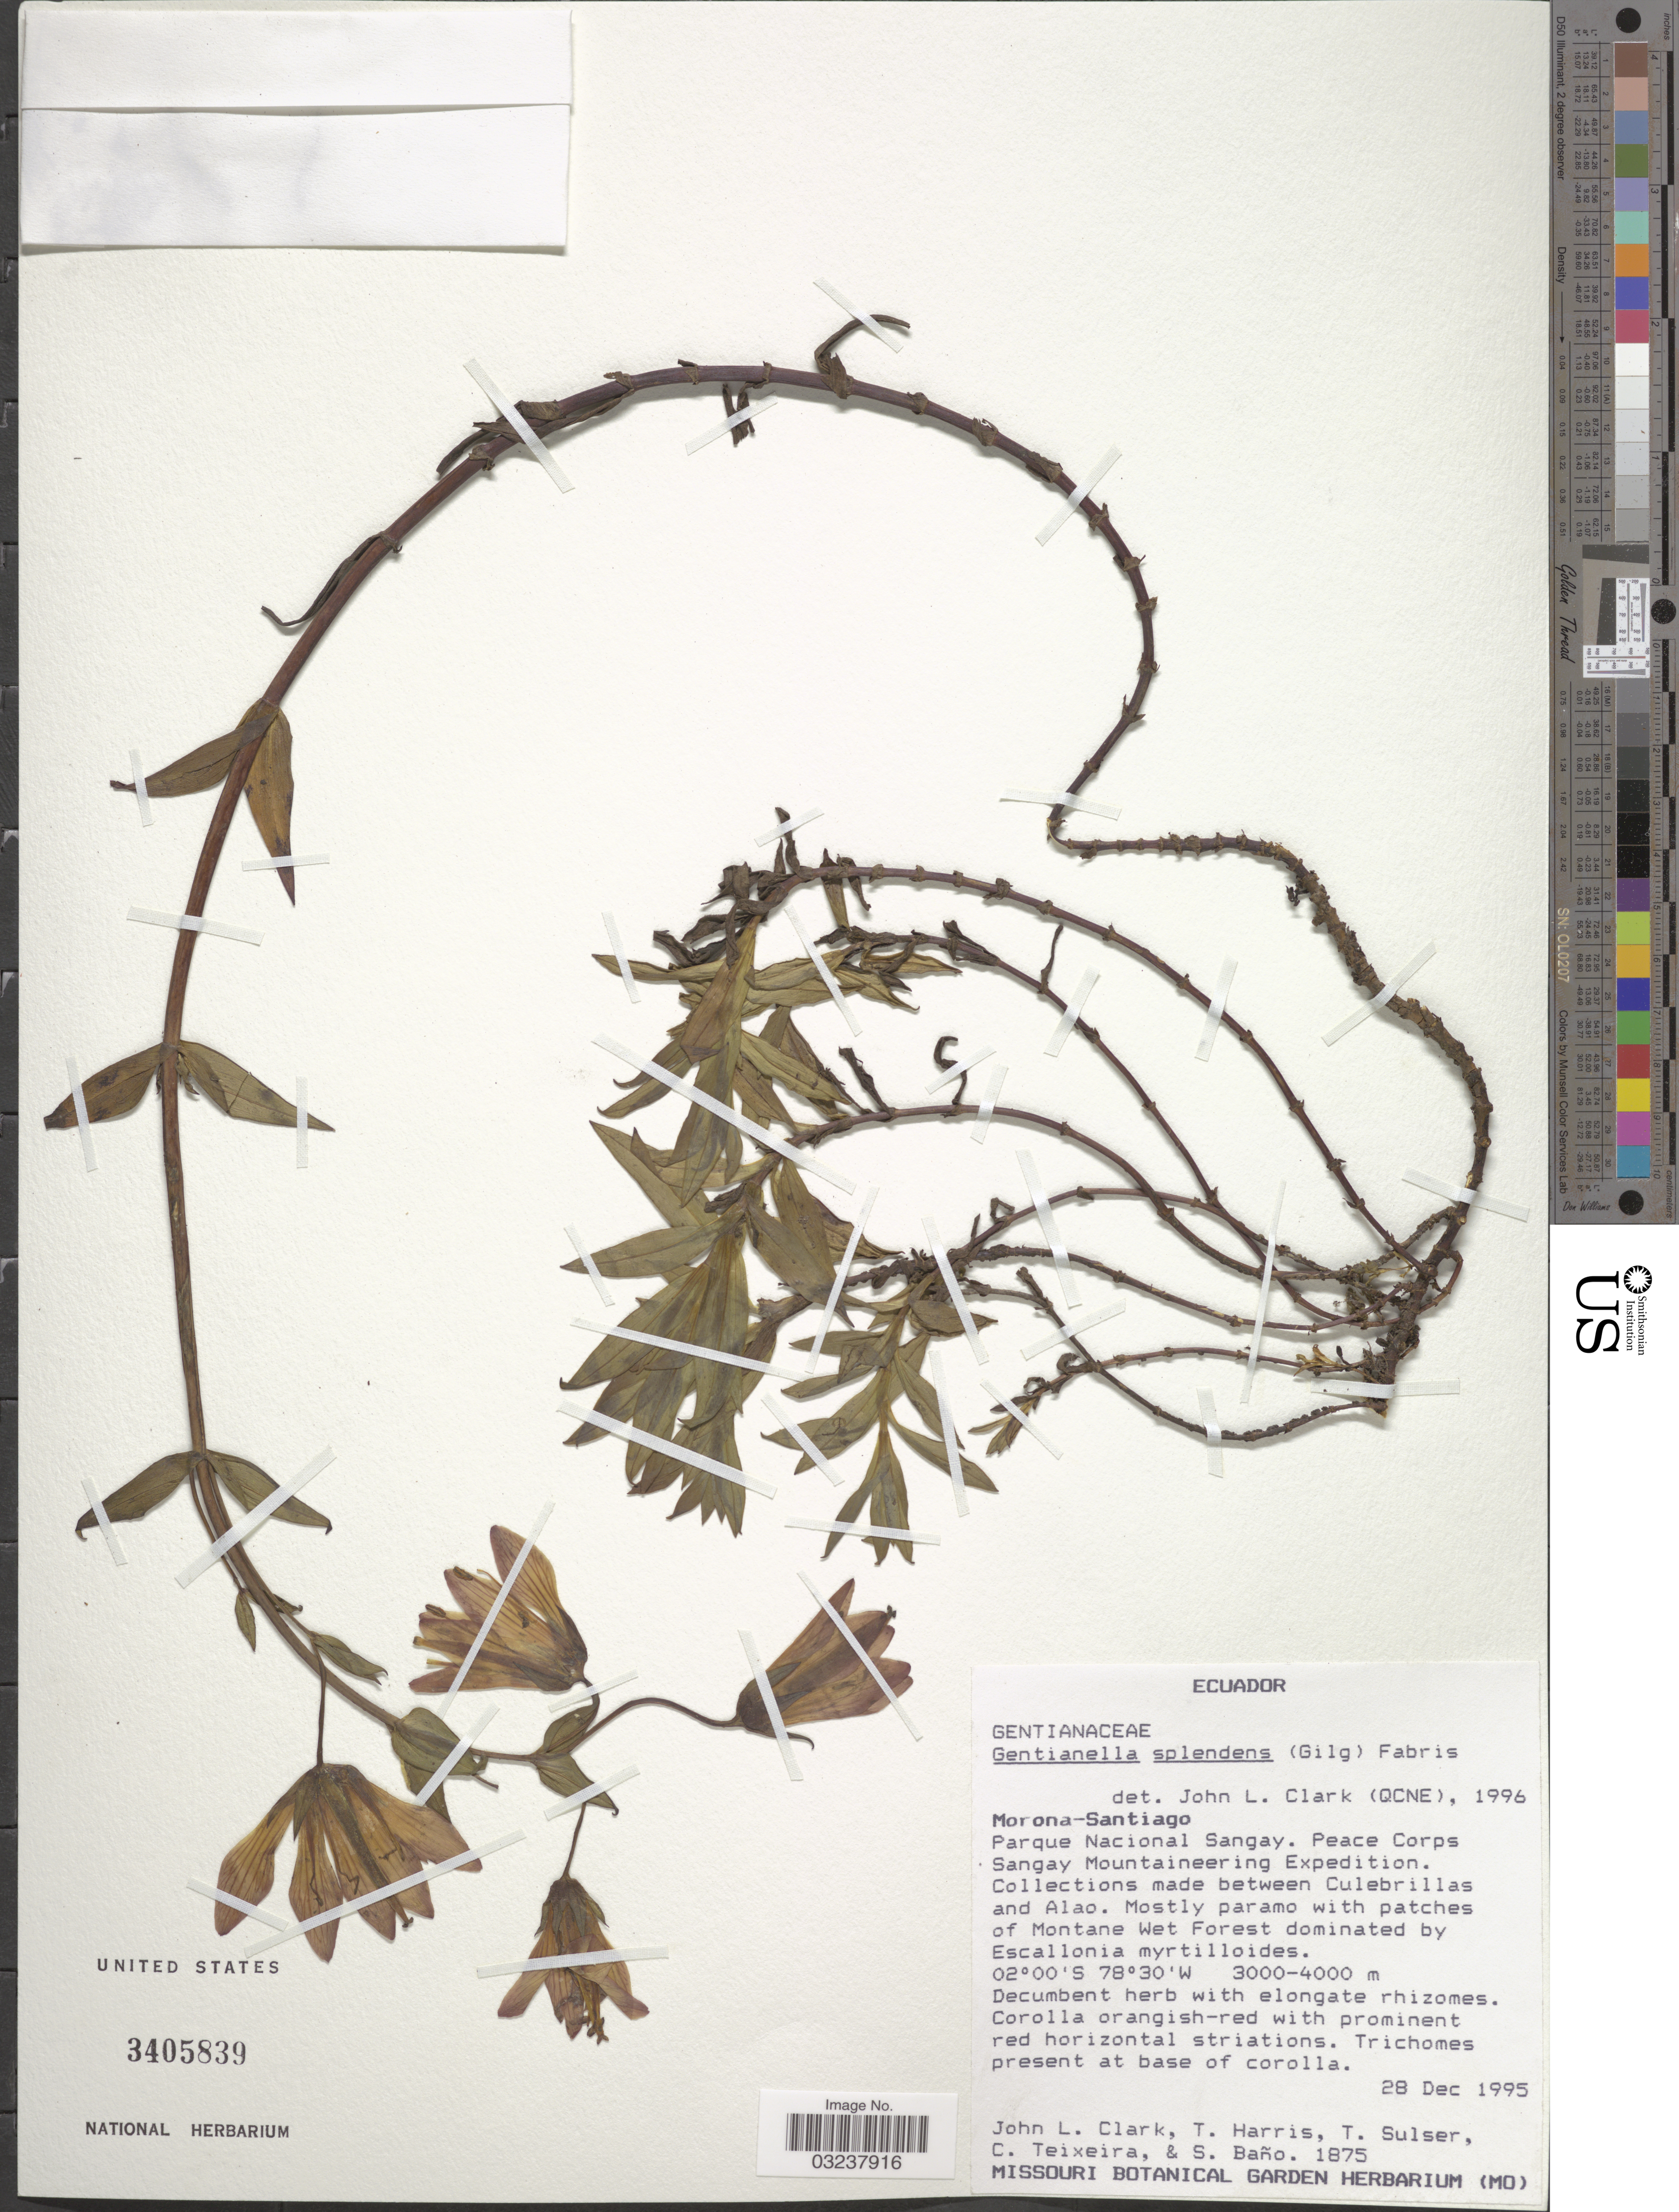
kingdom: Plantae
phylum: Tracheophyta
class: Magnoliopsida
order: Gentianales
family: Gentianaceae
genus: Gentianella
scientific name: Gentianella splendens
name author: (Gilg) Fabris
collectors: J. L. Clark, T. Harris, T. Sulser, C. Teixeira & S. Bano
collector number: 1875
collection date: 1995-12-28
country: Ecuador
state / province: Morona-Santiago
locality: Parque Nacional Sangay. Peace Corps Sangay Mountaineering Expedition. Between Culebrillas and Alao.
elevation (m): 3000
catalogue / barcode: US 3405839